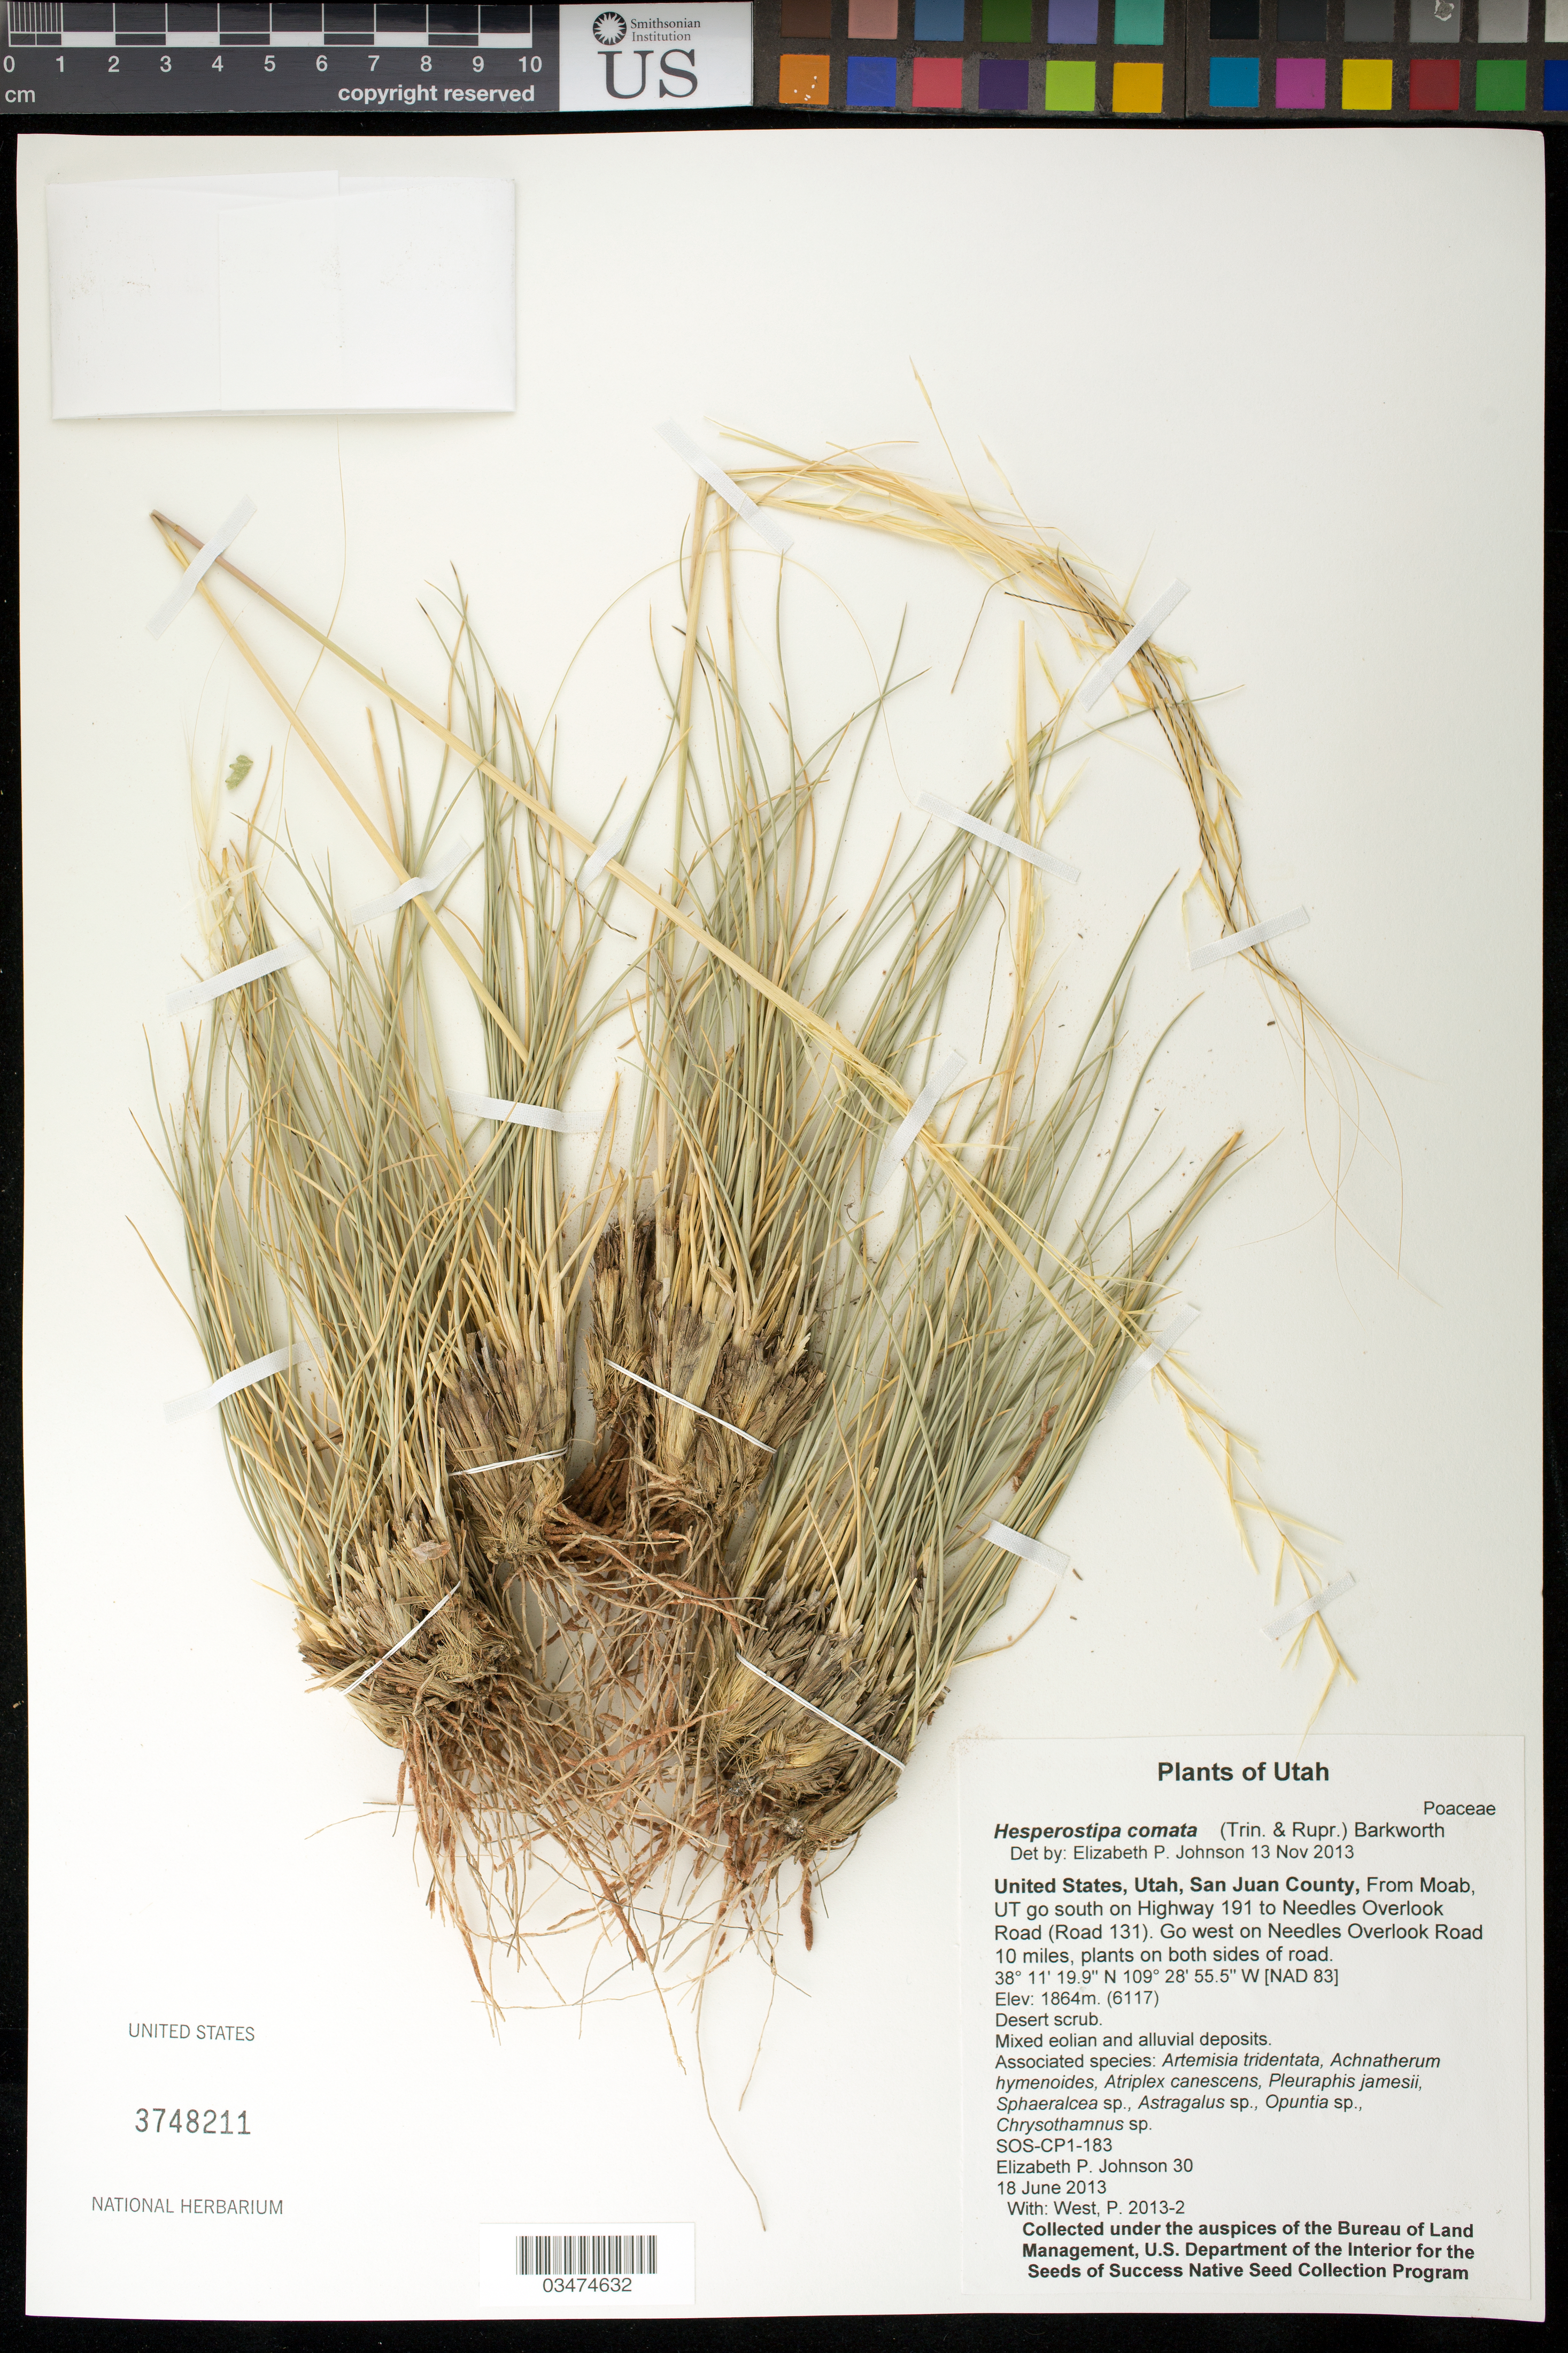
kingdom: Plantae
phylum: Tracheophyta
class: Liliopsida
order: Poales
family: Poaceae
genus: Hesperostipa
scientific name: Hesperostipa comata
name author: (Trin. & Rupr.) Barkworth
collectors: E. P. Johnson & P. West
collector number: SOS-CP1-183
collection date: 2013-06-18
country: United States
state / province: Utah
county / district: San Juan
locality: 10 mi. W on Needles Overlook Rd.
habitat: Desert scrub. Mixed eolian and alluvial deposits.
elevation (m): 1864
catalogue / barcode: US 3748211